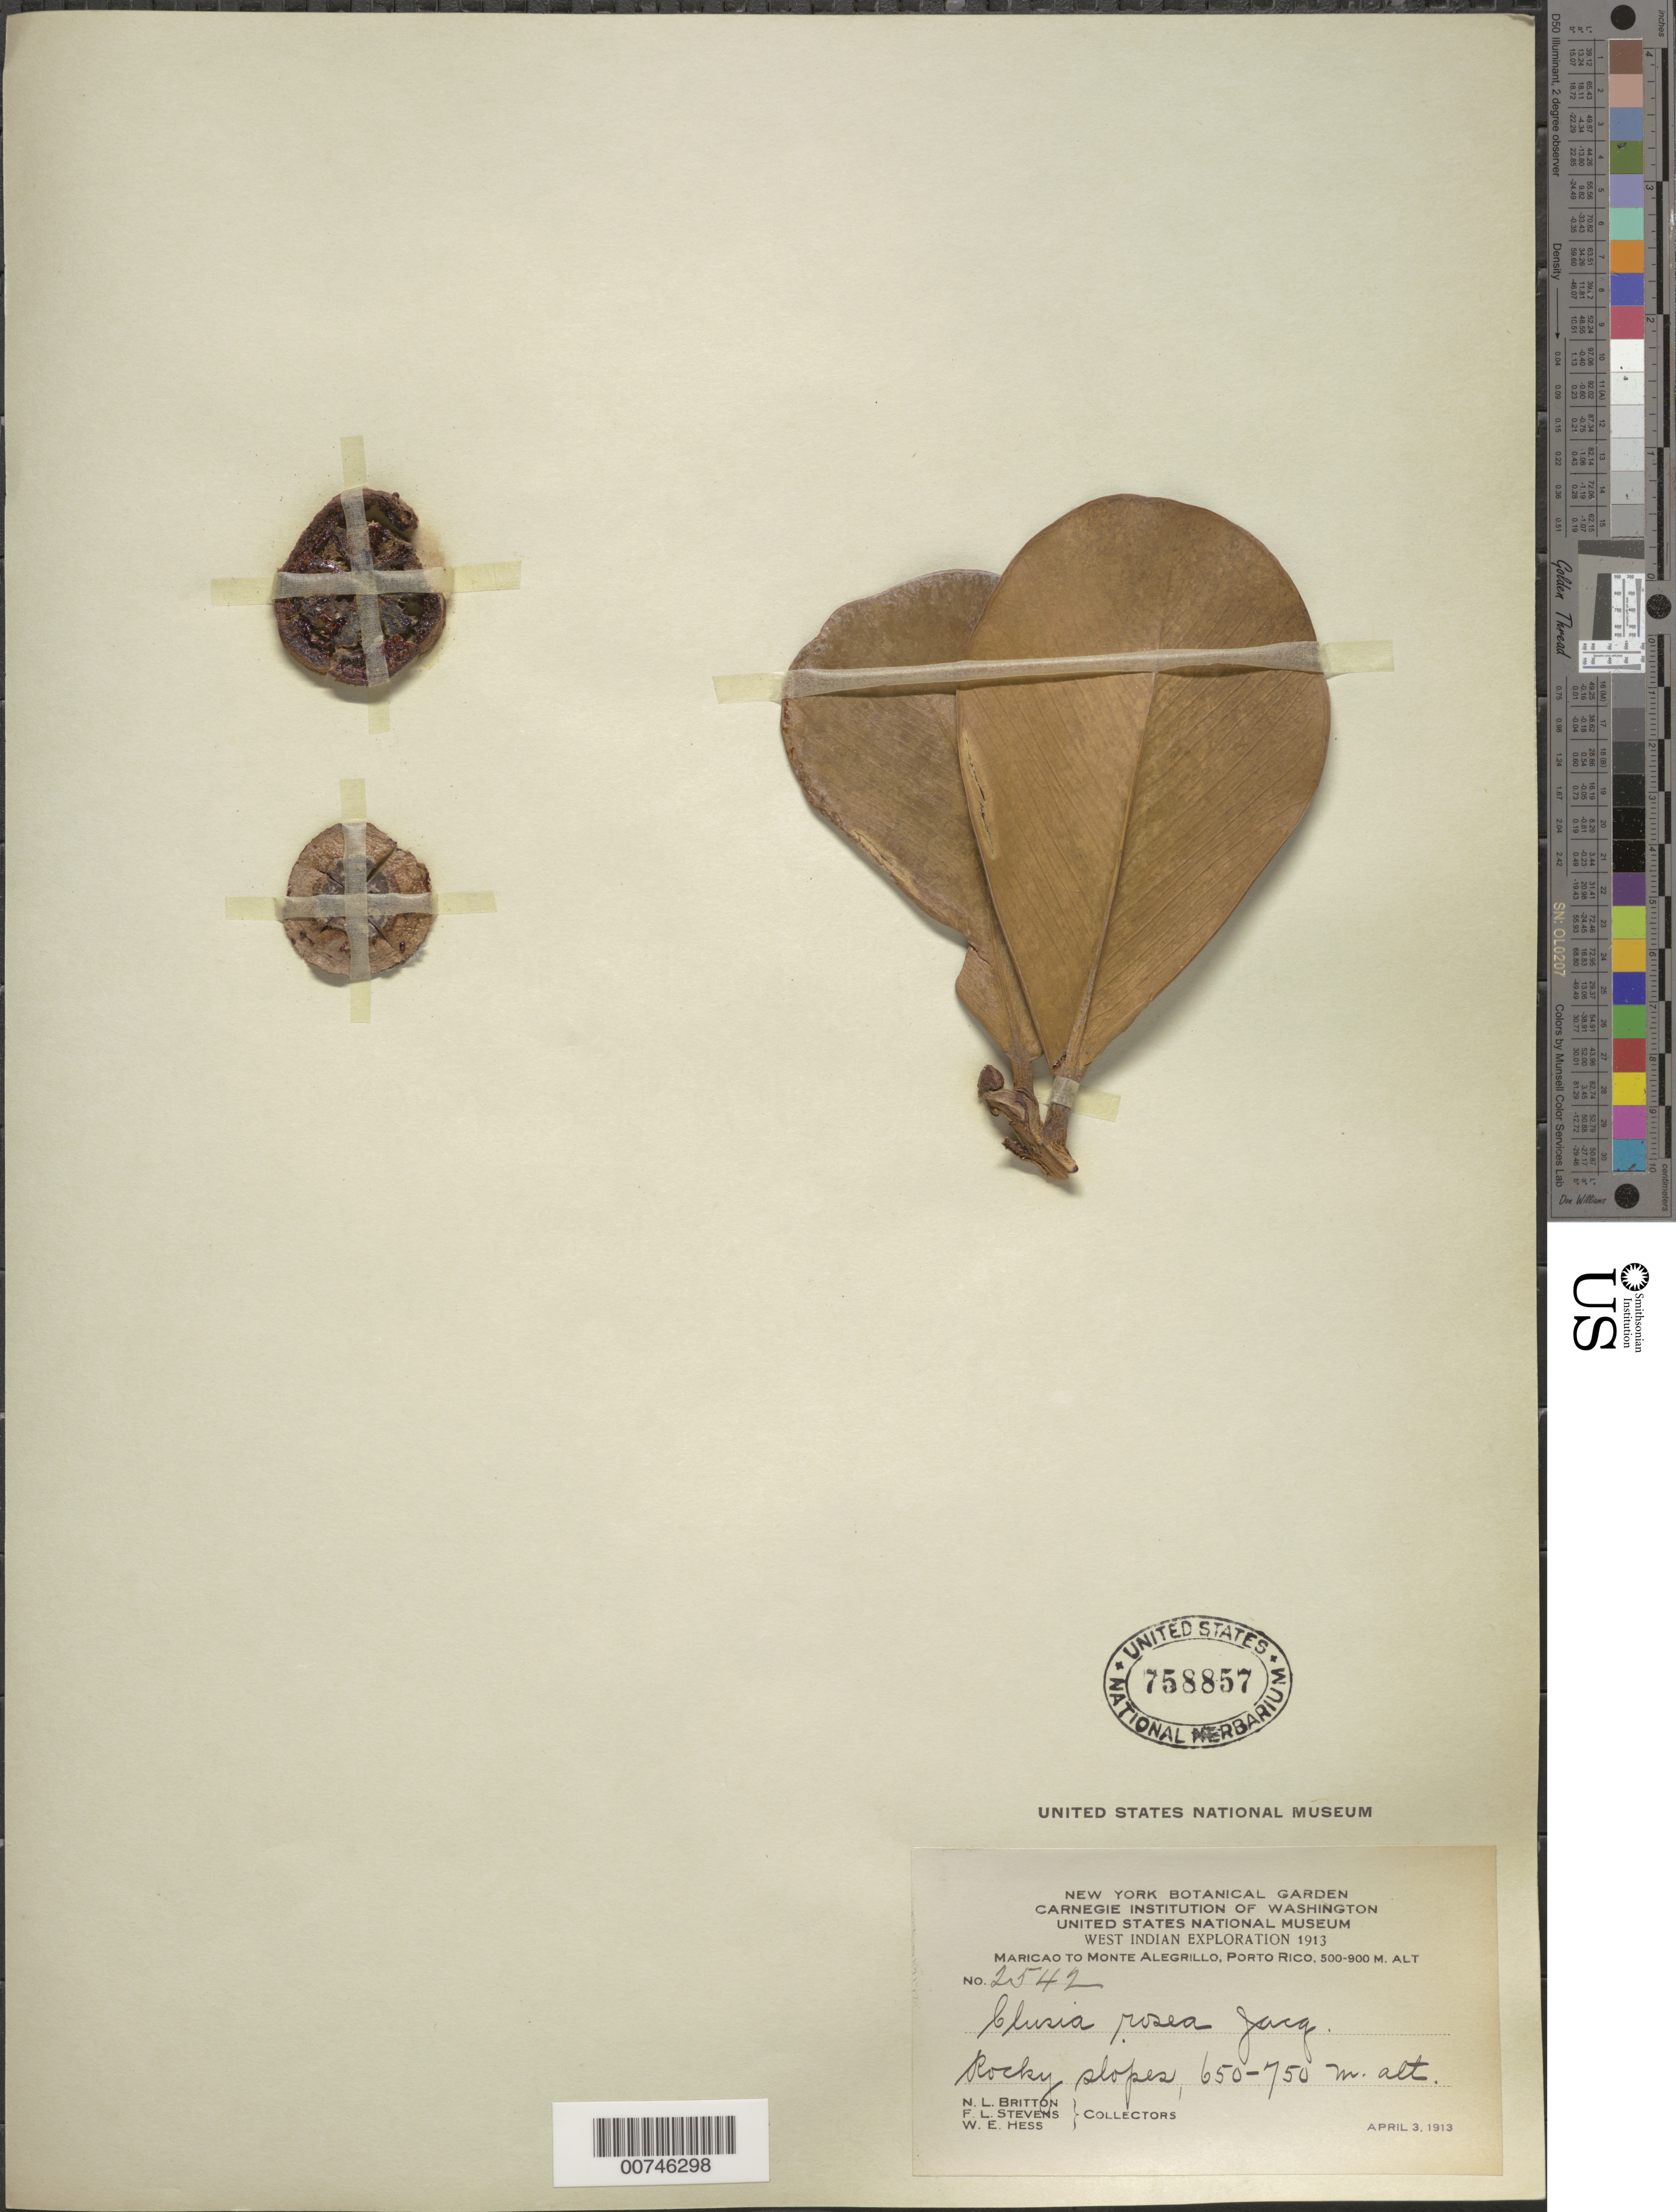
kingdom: Plantae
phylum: Tracheophyta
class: Magnoliopsida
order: Malpighiales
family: Clusiaceae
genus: Clusia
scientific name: Clusia rosea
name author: Jacq.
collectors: N. Britton, F. L. Stevens & W. Hess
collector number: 2542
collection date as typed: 03 Apr 1913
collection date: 1913-04-03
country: Puerto Rico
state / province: Maricao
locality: Maricao to Monte Alegrillo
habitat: Rocky slopes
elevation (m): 650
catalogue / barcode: US 758857